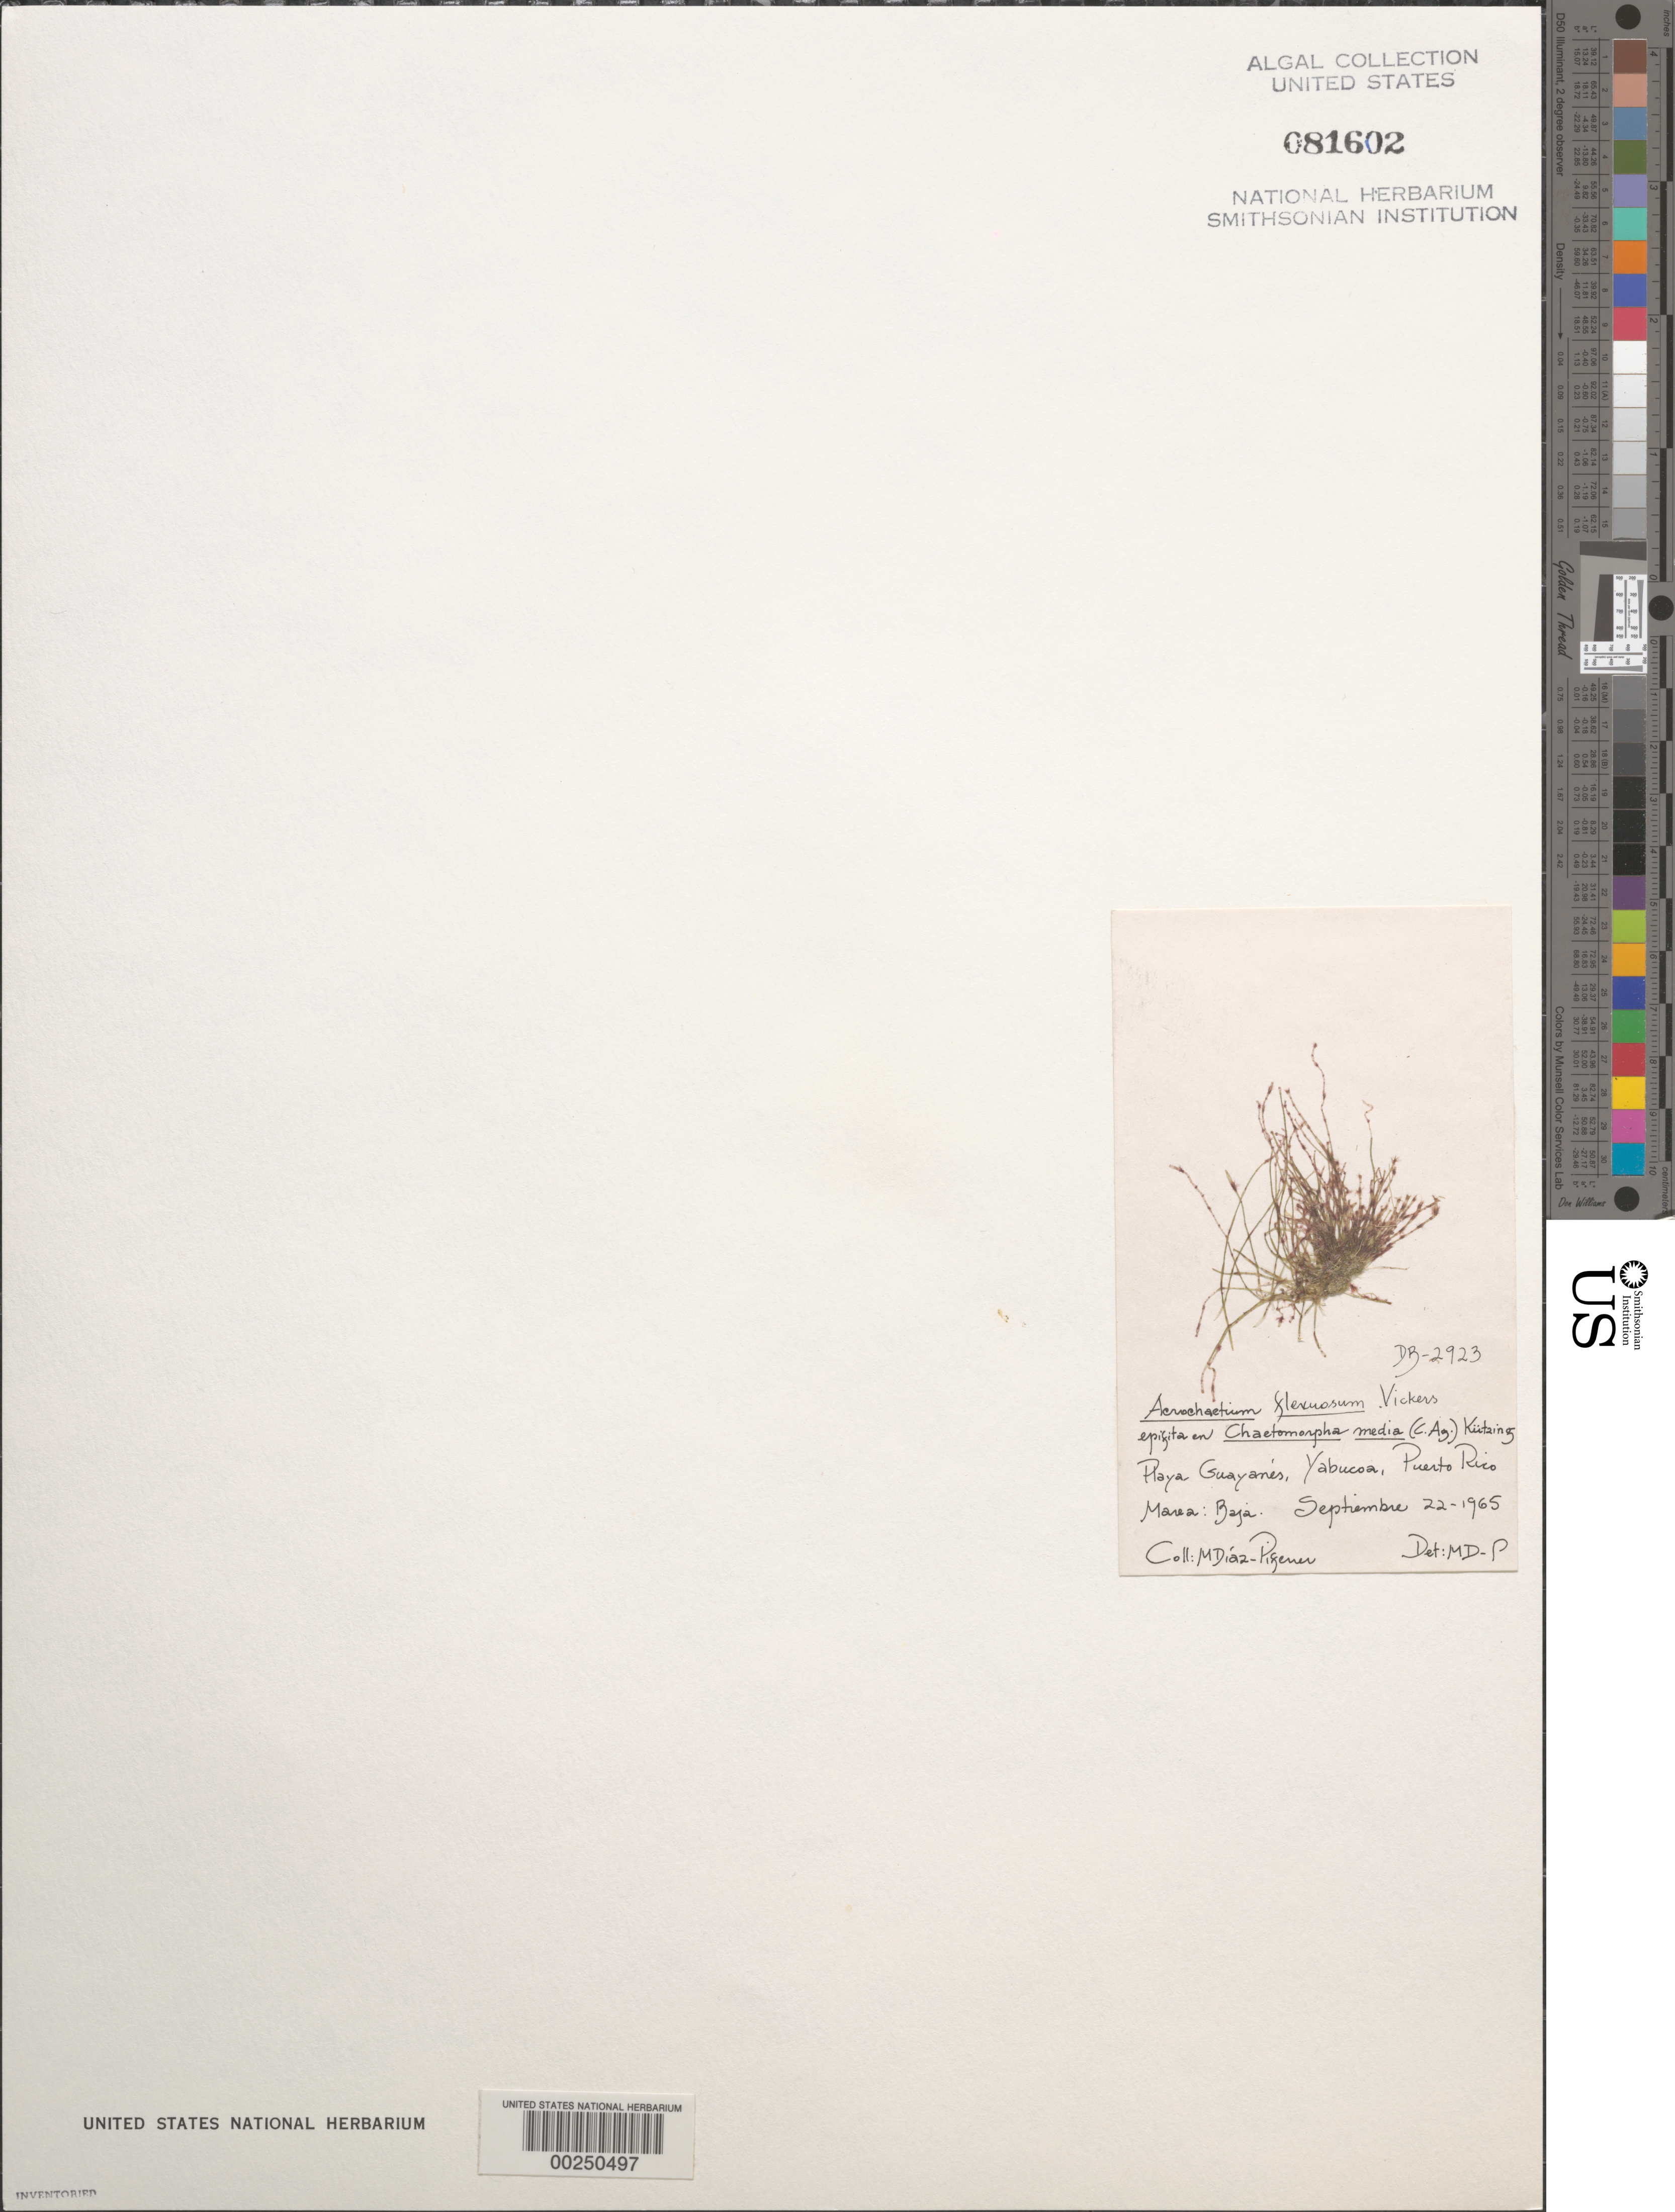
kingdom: Plantae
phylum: Rhodophyta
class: Florideophyceae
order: Acrochaetiales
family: Acrochaetiaceae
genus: Acrochaetium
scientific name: Acrochaetium flexuosum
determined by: Diaz-Piferrer, M.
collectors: M. Diaz-Piferrer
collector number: (db) 2923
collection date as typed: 22 Sep 1965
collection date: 1965-09-22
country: Puerto Rico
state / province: Yabucoa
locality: Playa Guayanes, Puerto Yabucoa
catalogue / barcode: US 81602